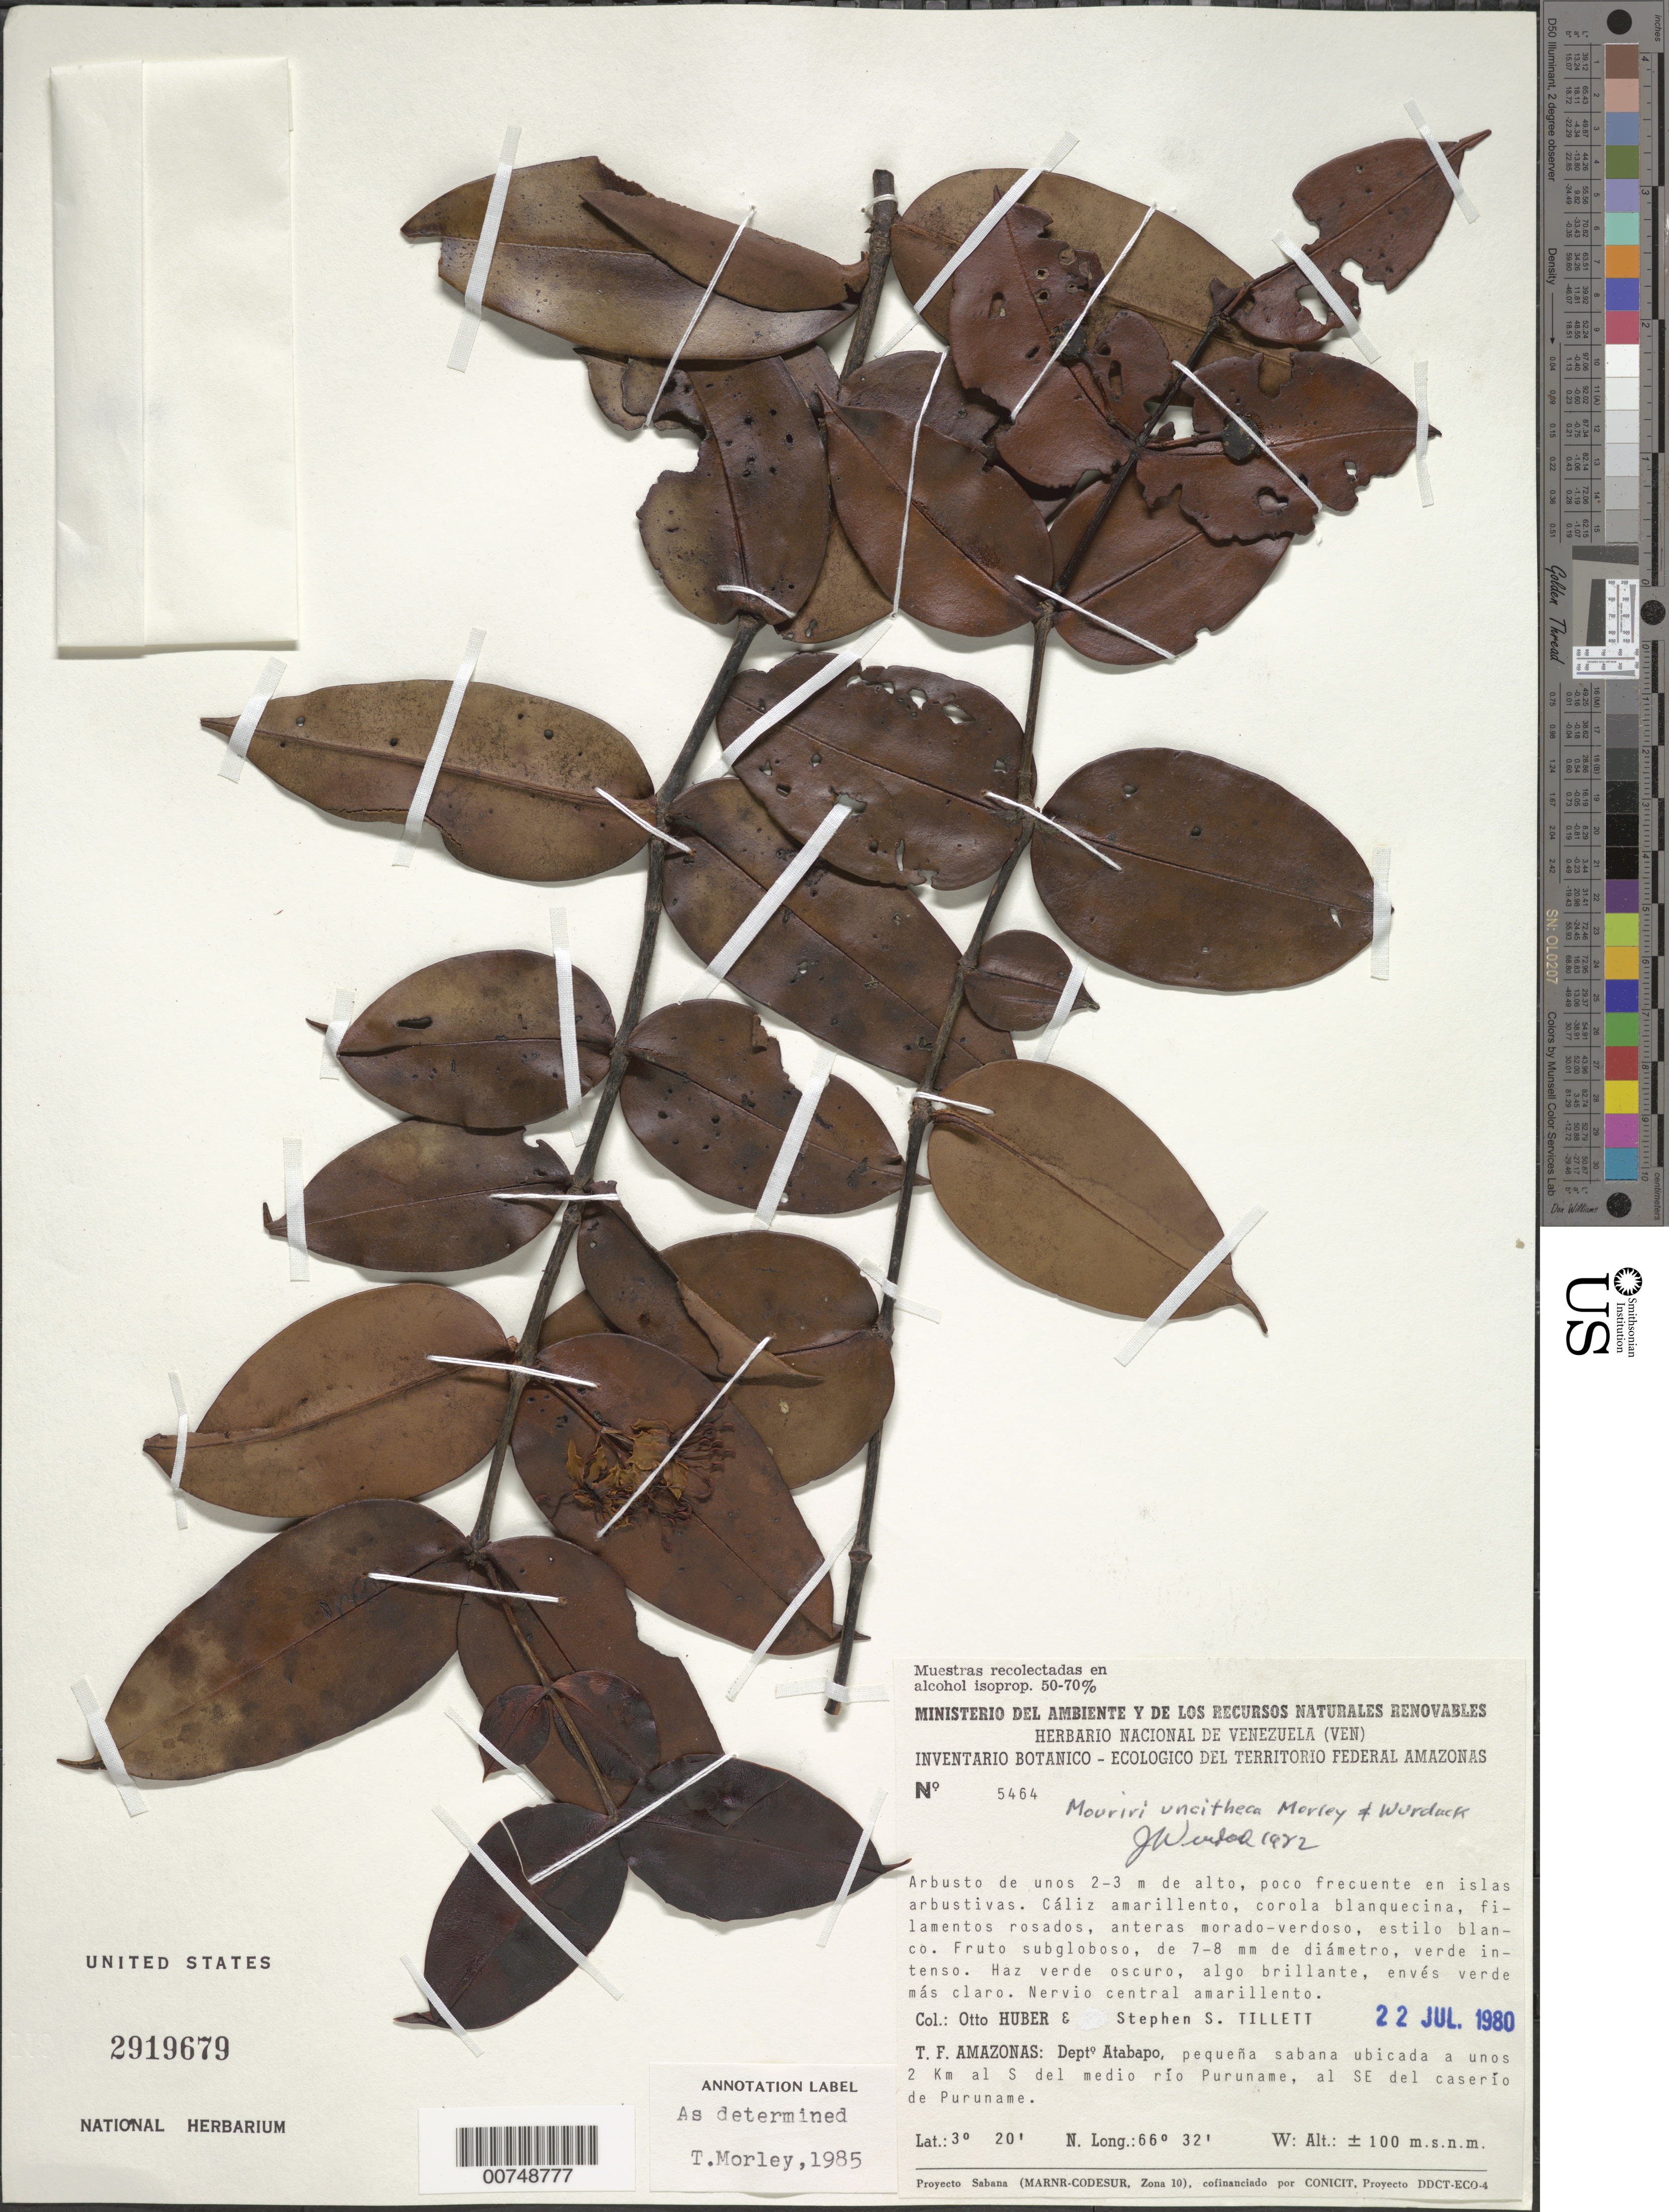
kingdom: Plantae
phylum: Tracheophyta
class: Magnoliopsida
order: Myrtales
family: Melastomataceae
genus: Mouriri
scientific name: Mouriri uncitheca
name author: Morley & Wurdack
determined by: Morley, T.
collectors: O. Huber & S. S. Tillett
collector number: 5464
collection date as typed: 22-Jul-80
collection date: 1980-07-22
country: Venezuela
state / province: Amazonas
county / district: Atabapo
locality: Río Puruname, 2 km al S, SE de caserío de Puruname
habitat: Islas arbustivas; pequena sabana ubicada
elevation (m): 100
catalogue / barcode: US 2919679